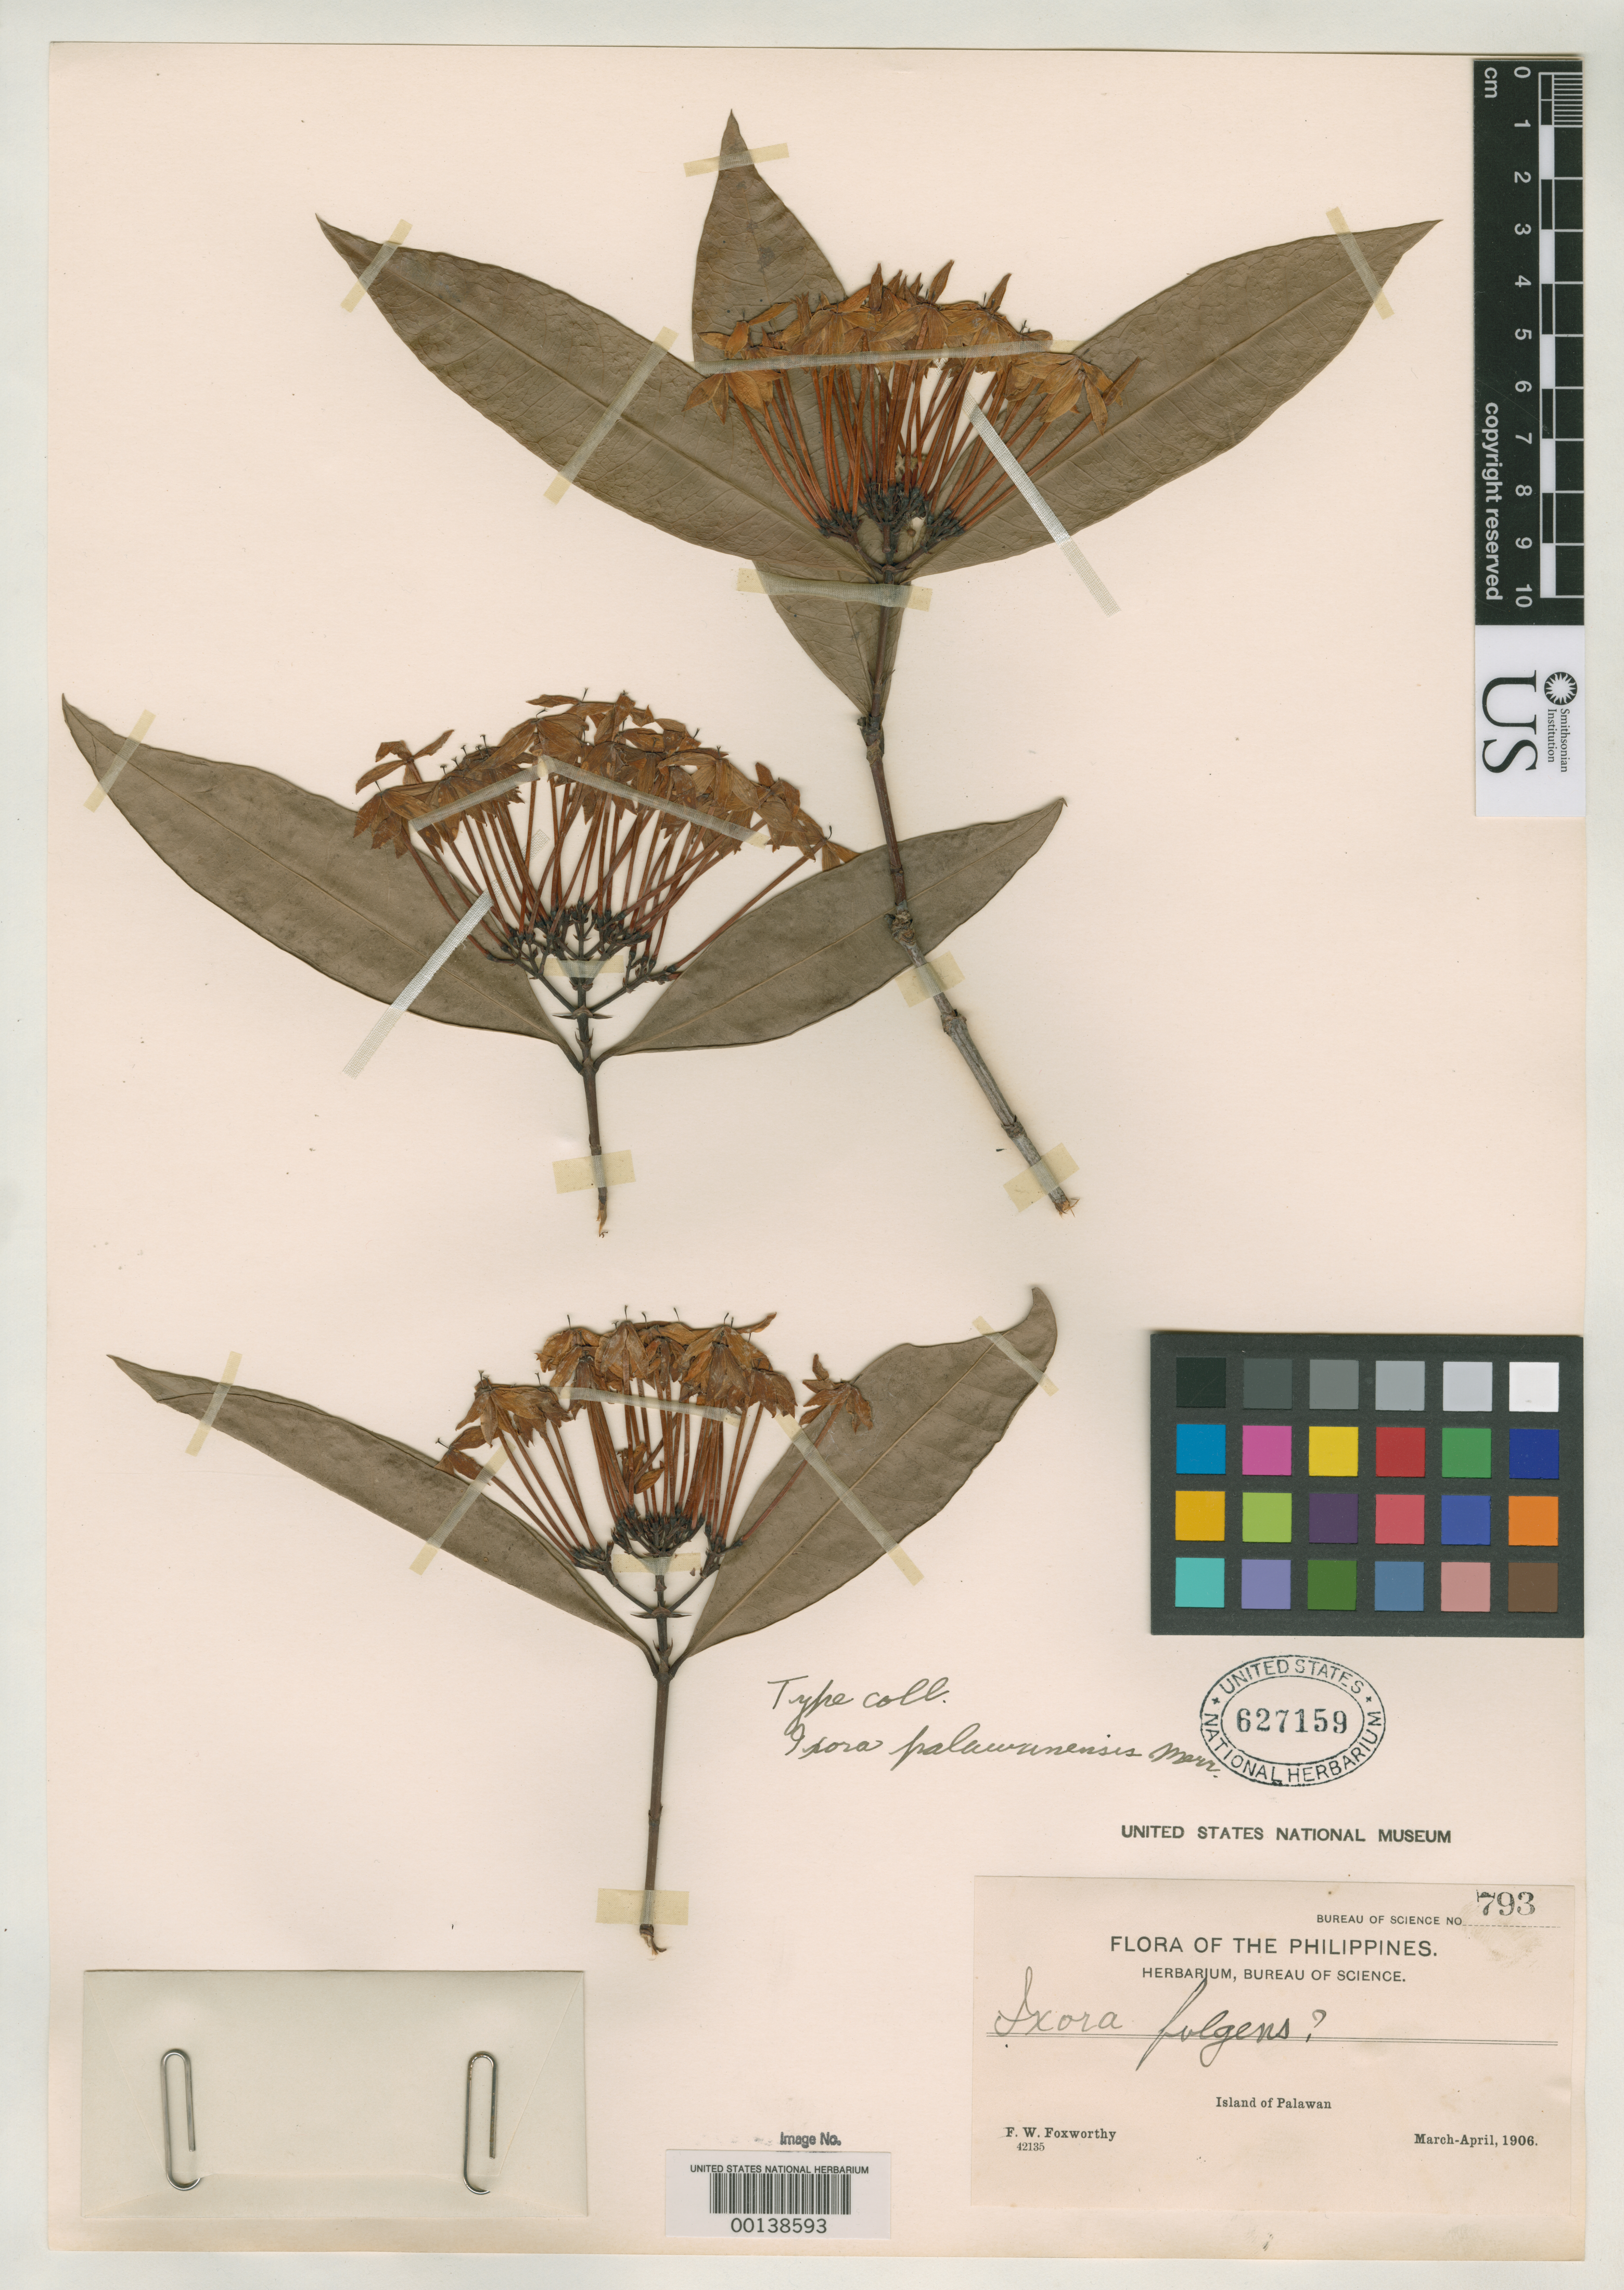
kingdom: Plantae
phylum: Tracheophyta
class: Magnoliopsida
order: Gentianales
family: Rubiaceae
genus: Ixora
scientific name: Ixora palawanensis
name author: Merr.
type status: Isotype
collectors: F. W. Foxworthy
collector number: Bur. Sci. 793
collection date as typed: Mar 1906 to -- Apr 1906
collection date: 1906-03/1906-04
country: Philippines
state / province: Mimaropa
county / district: Palawan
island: Palawan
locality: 1.5 mi NW of Iwahig.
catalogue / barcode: US 627159